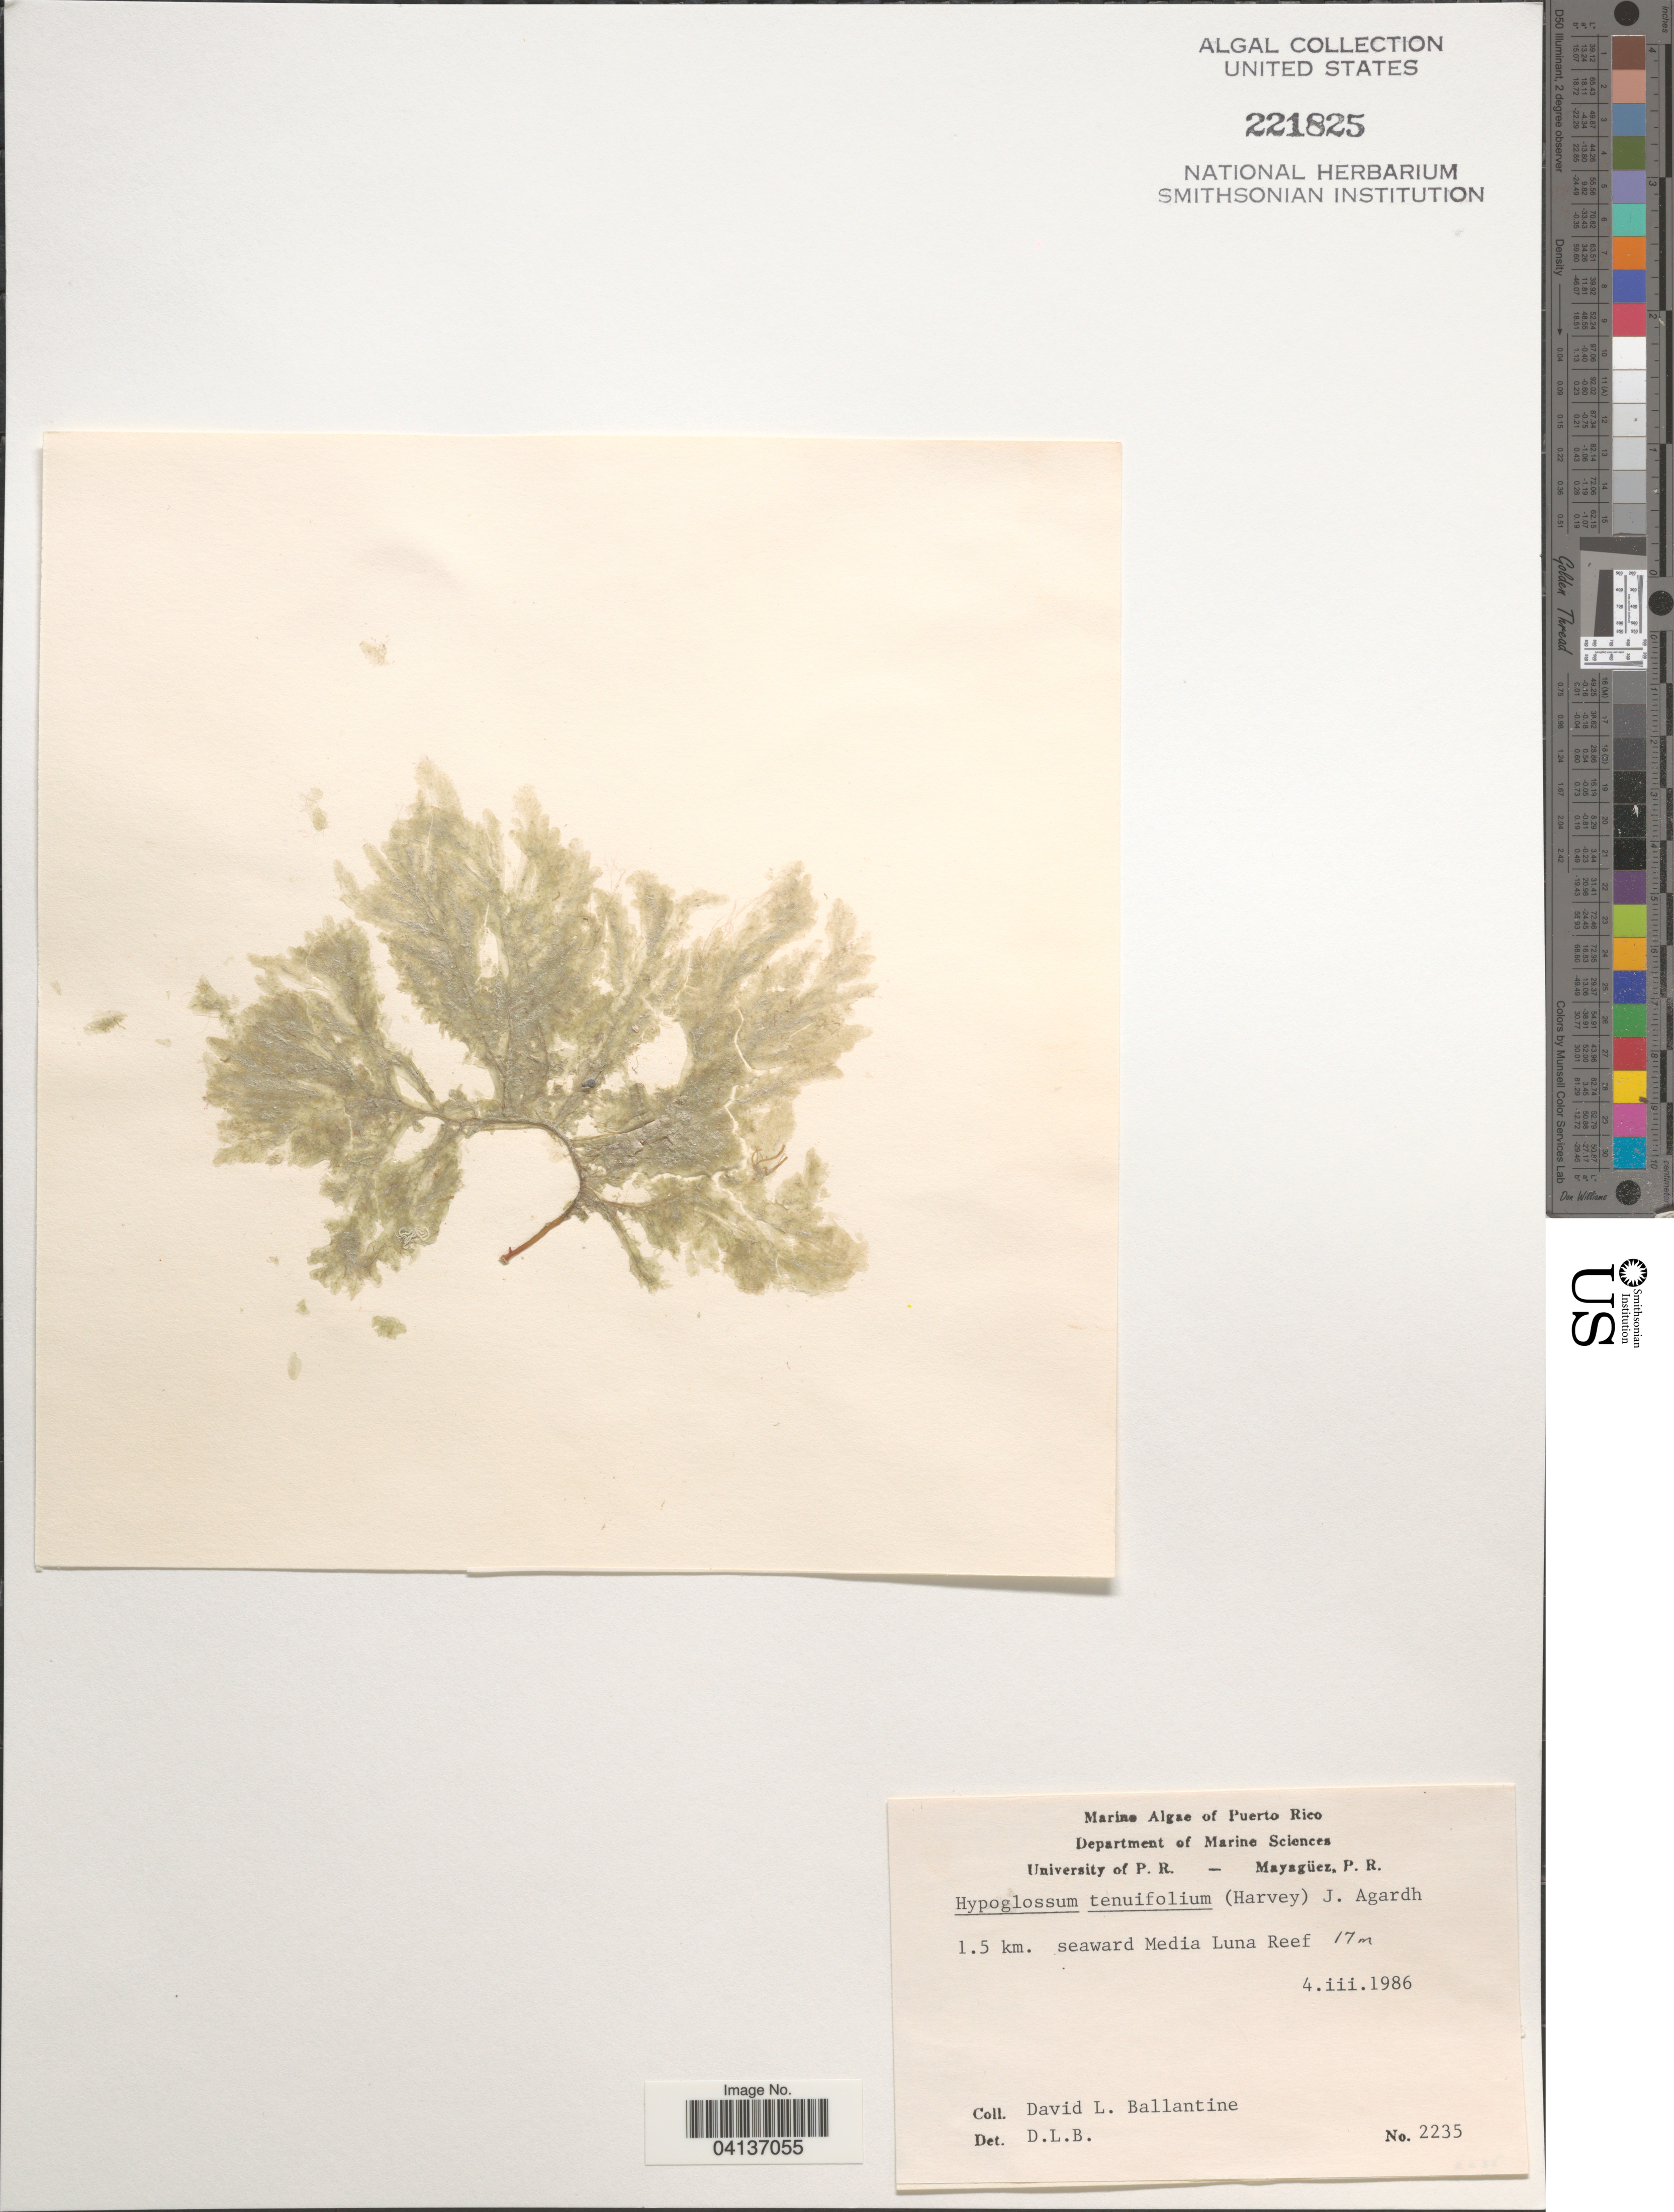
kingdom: Plantae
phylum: Rhodophyta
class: Florideophyceae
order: Ceramiales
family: Delesseriaceae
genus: Hypoglossum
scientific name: Hypoglossum tenuifolium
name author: (Harv.) J. Agardh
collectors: D.L. Ballantine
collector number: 2235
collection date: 1986-03-04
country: Puerto Rico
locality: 1.5 km. seaward Media Luna Reef.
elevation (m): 17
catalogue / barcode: US 221825